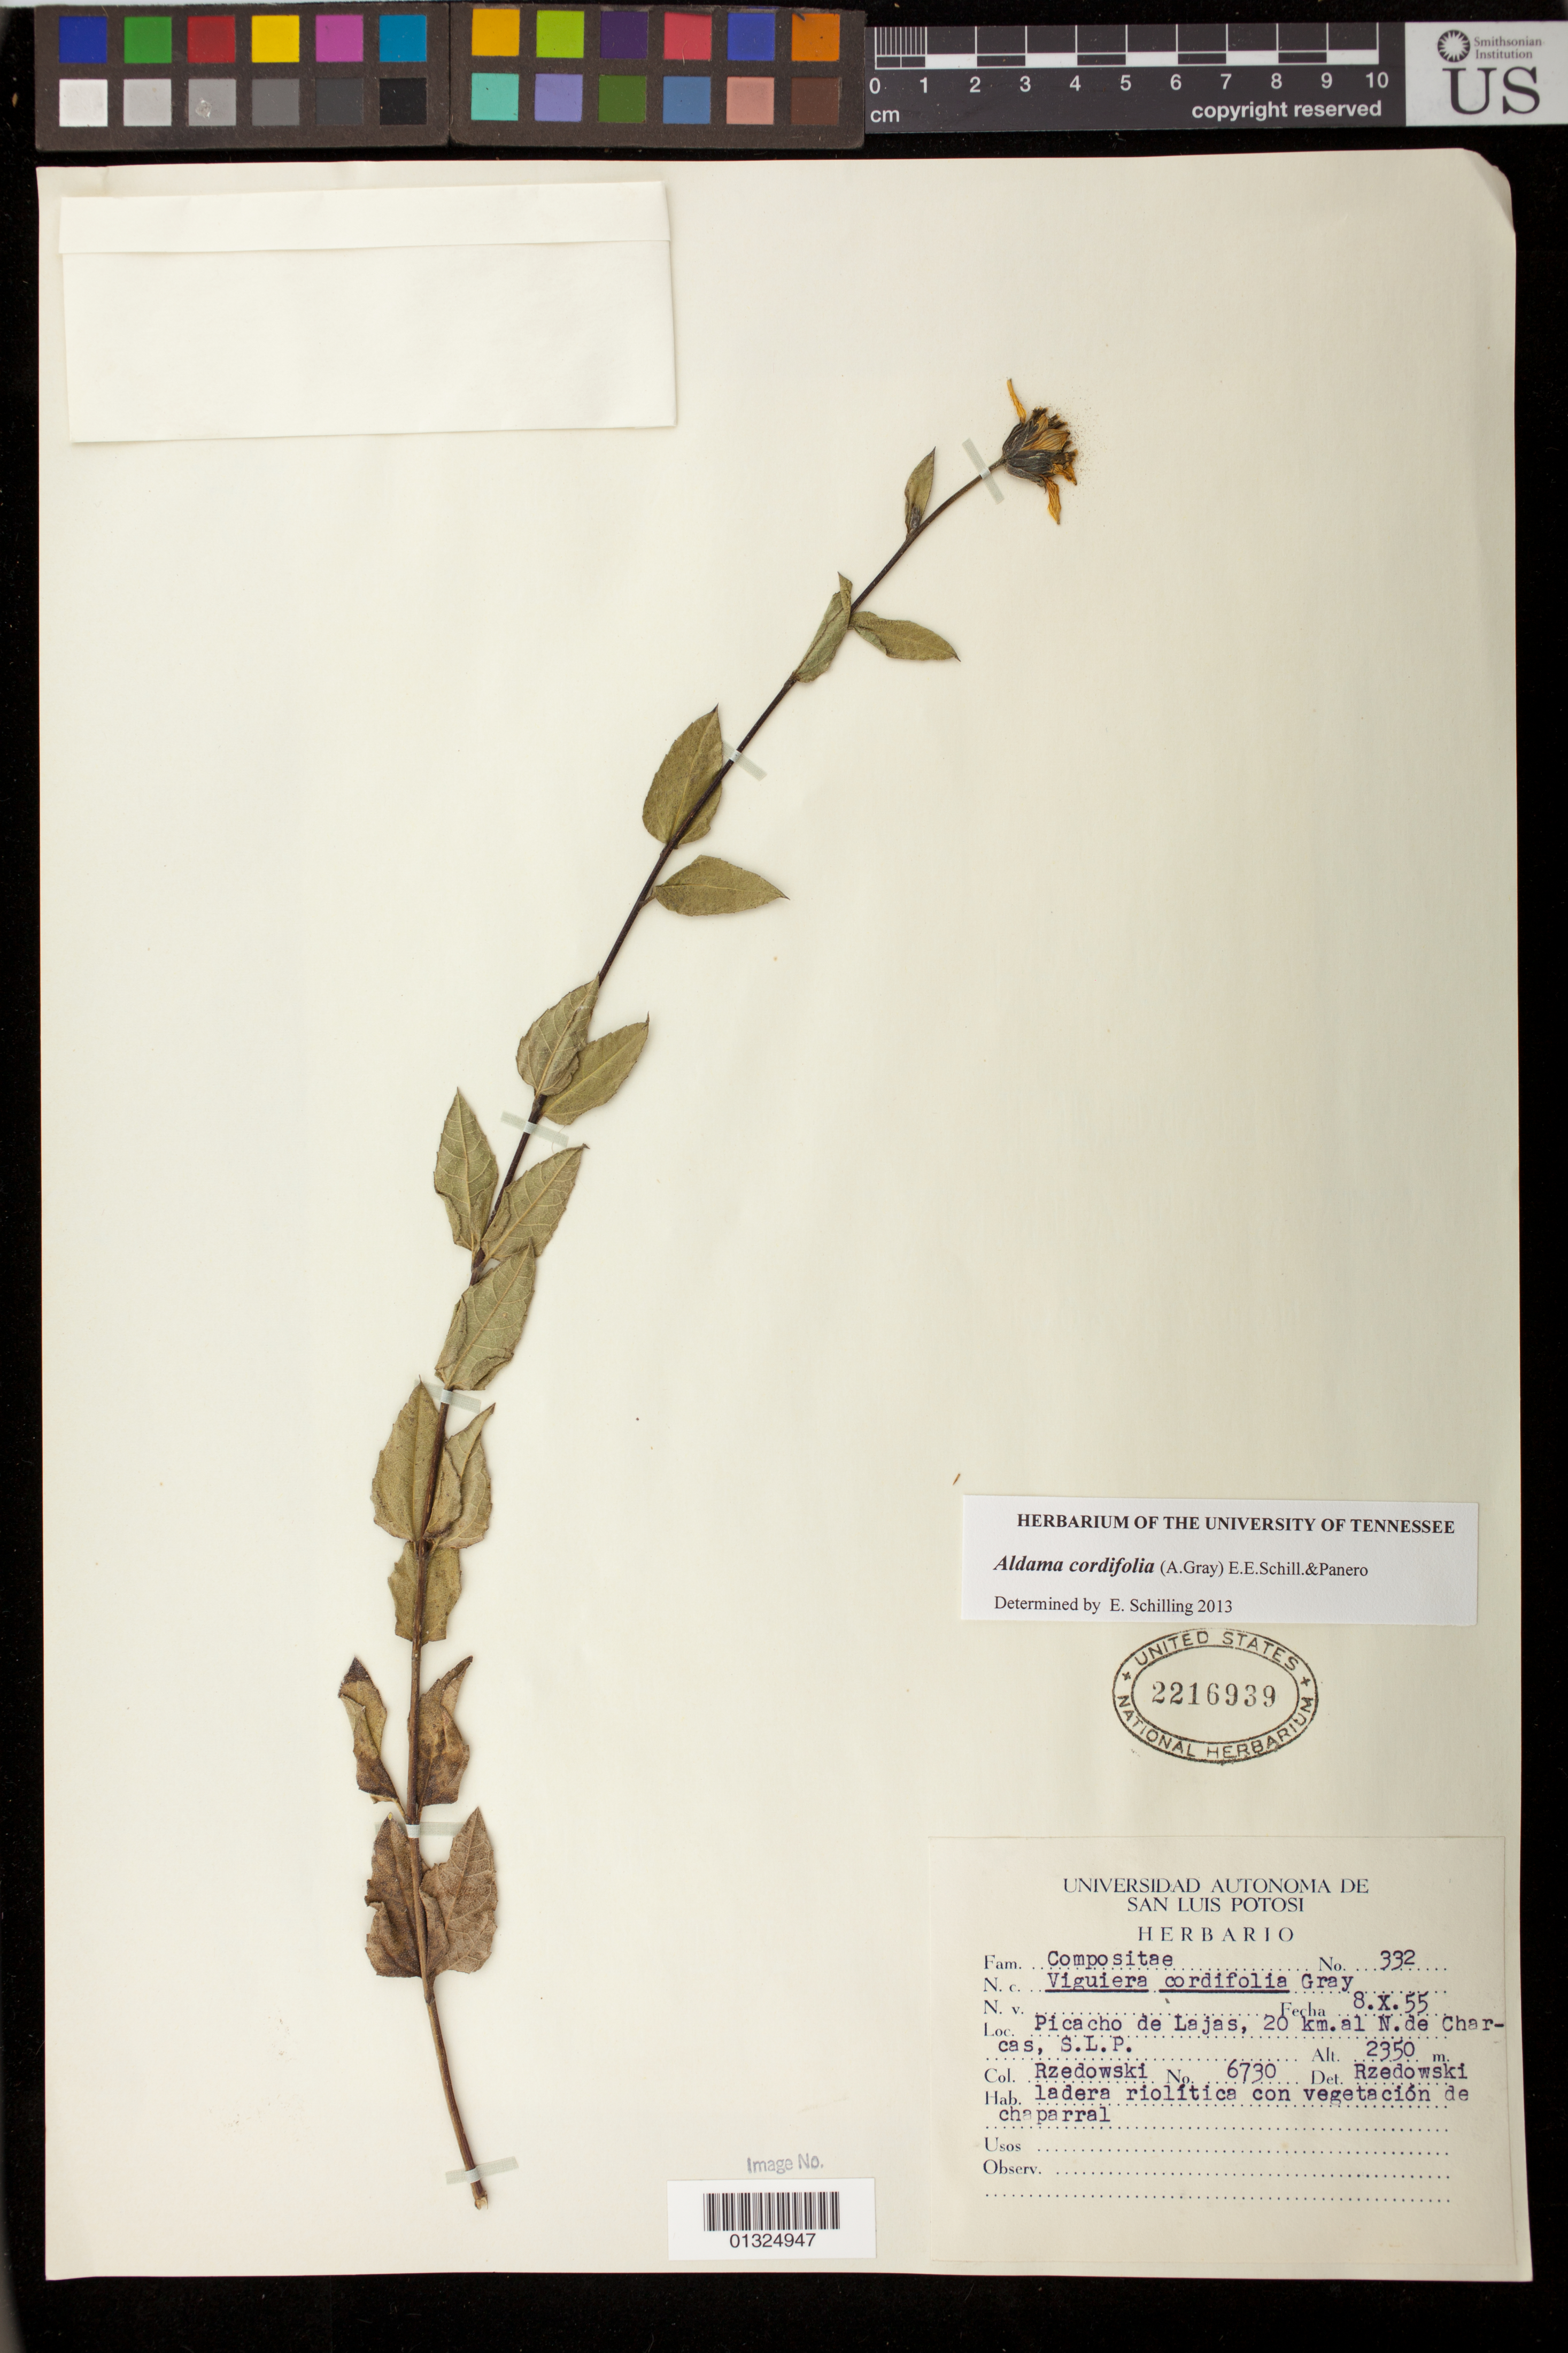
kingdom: Plantae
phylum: Tracheophyta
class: Magnoliopsida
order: Asterales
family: Asteraceae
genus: Aldama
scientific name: Aldama cordifolia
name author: (A. Gray) E.E. Schill. & Panero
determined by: Schilling, E. E.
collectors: J. Rzedowski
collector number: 6730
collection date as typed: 08 Oct 1955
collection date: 1955-10-08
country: Mexico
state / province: San Luis Potosí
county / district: Charcas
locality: Picacho de Lajas, 20 km al N de Charcas.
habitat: Ladera riolitica con vegetacion de chaparral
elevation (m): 2350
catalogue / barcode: US 2216939